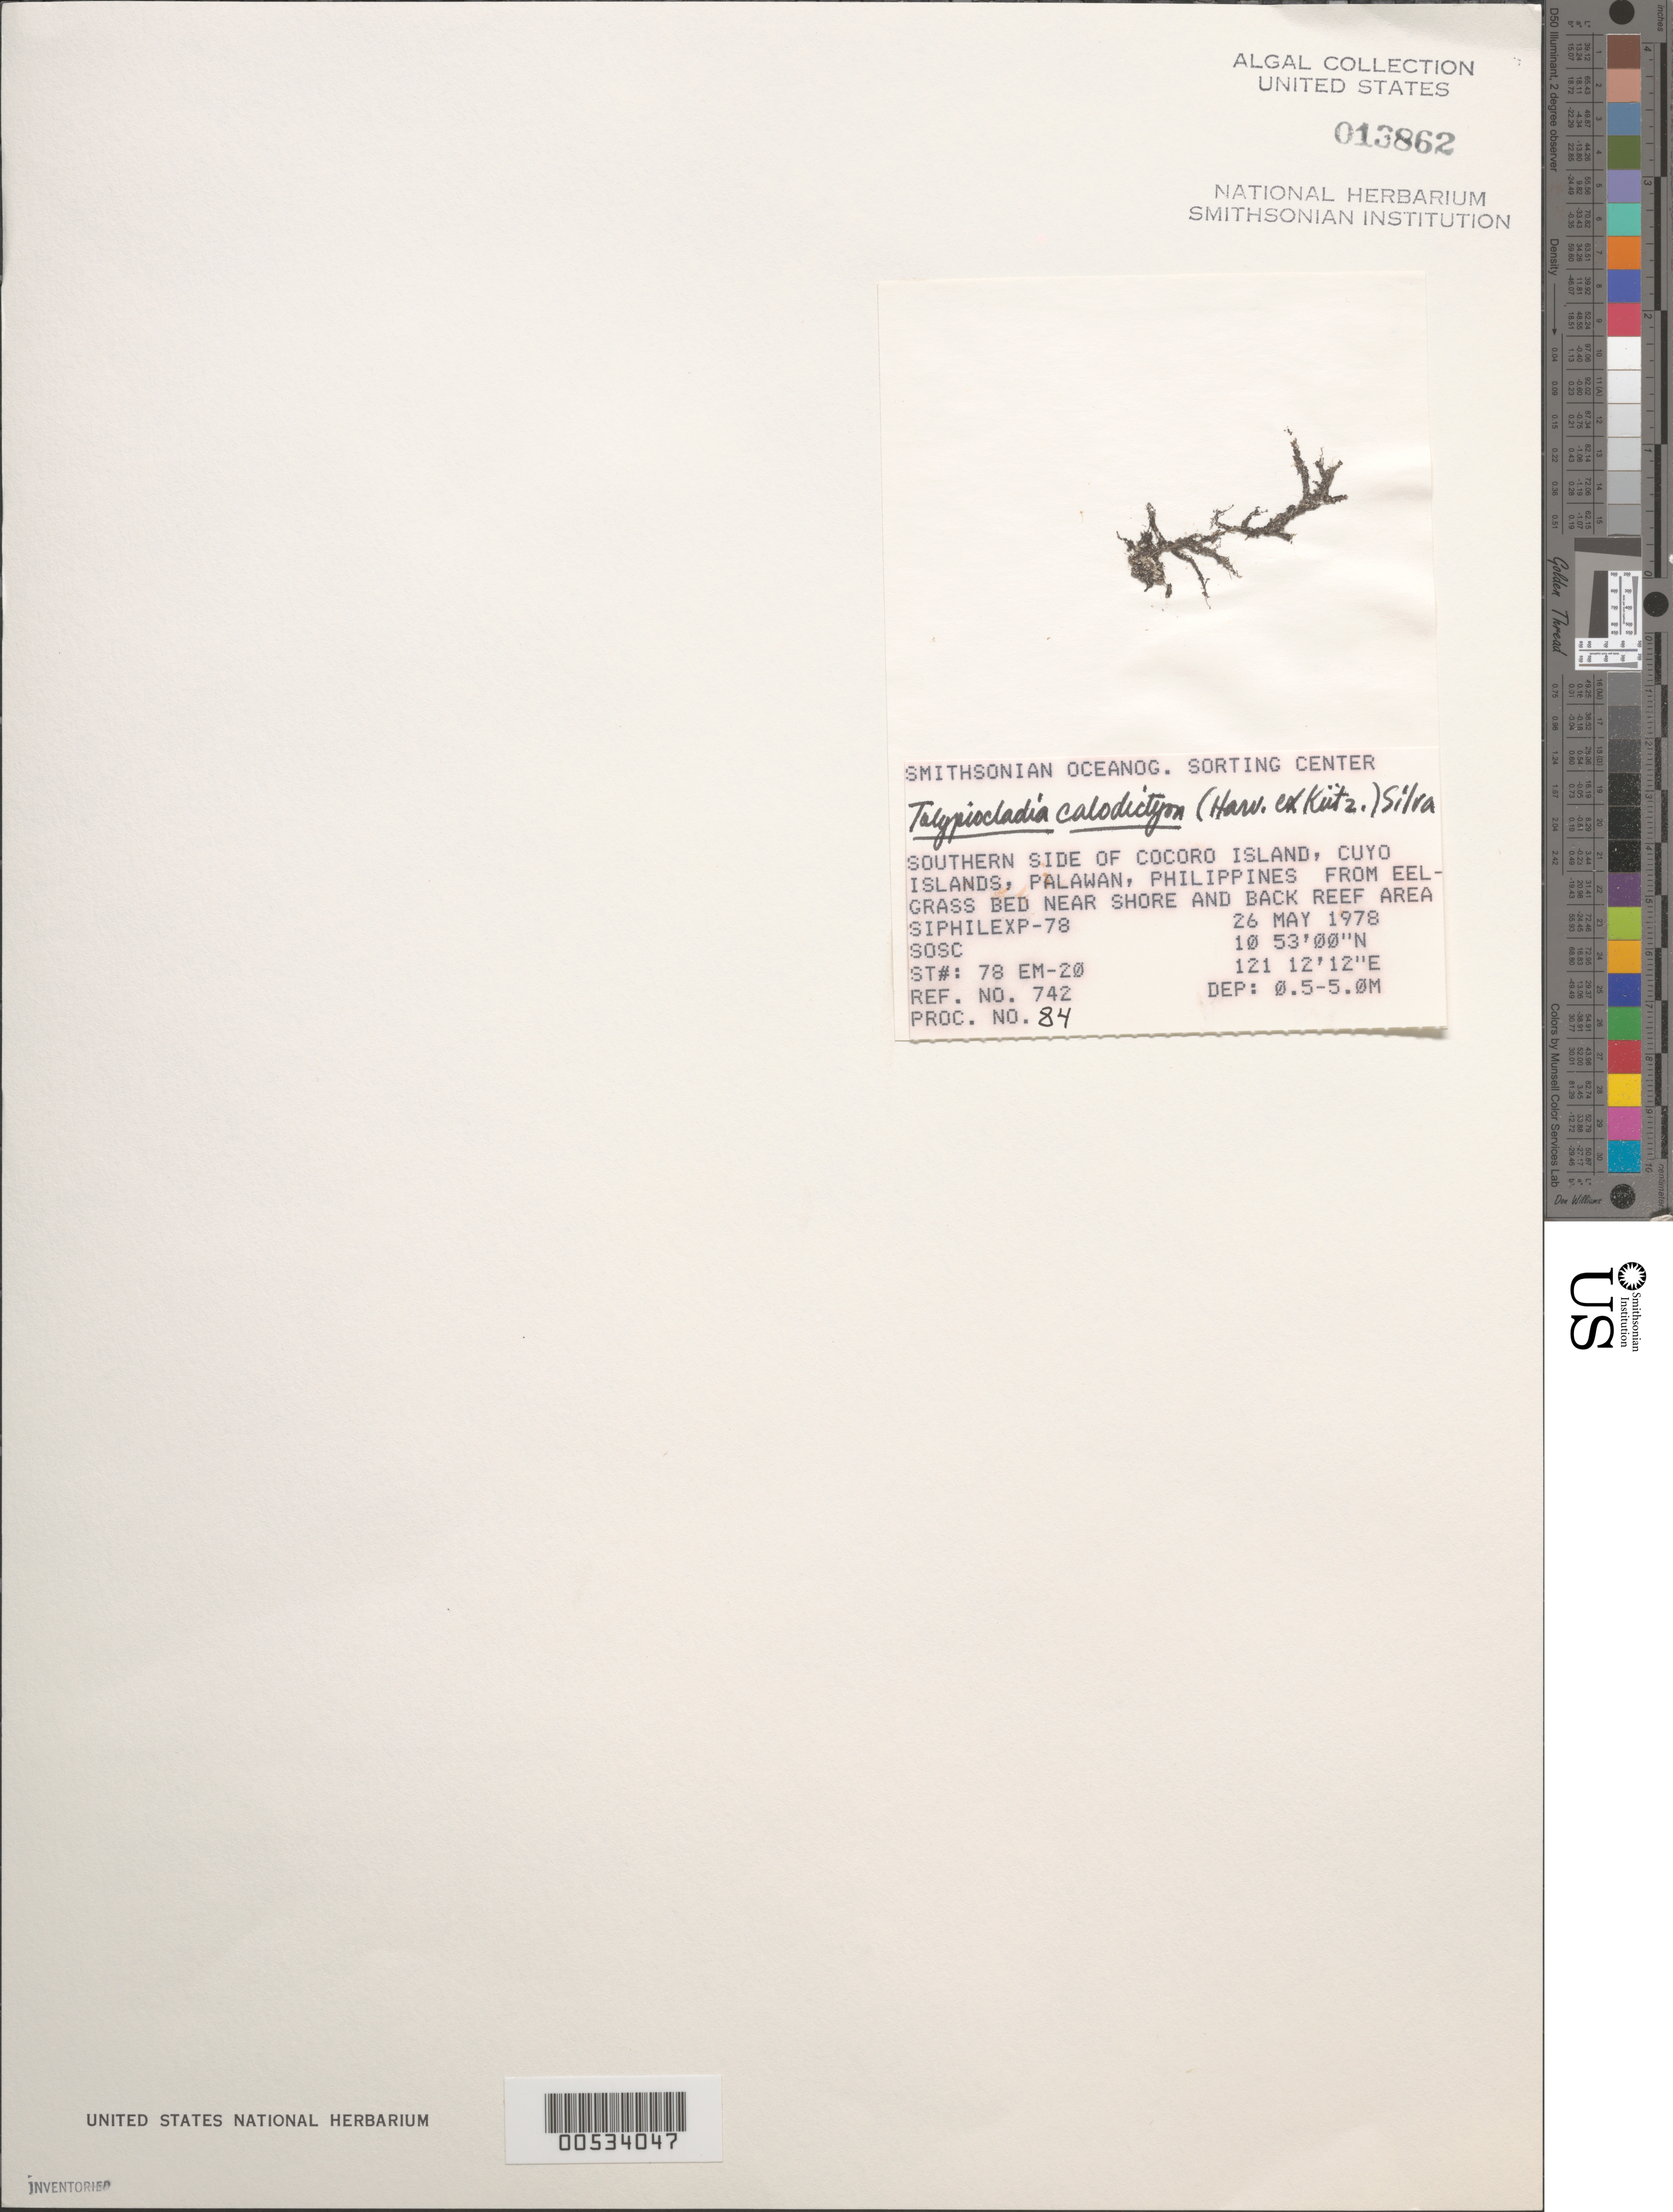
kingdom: Plantae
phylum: Rhodophyta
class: Florideophyceae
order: Ceramiales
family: Rhodomelaceae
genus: Tolypiocladia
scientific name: Tolypiocladia calodictyon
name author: (Harv. ex Kütz.) P.C. Silva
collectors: SOSC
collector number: Station 78 Em-20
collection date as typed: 26 May 1978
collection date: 1978-05-26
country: Philippines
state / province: Mimaropa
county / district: Palawan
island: Cocoro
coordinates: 10 53' 00" N, 121 12' 12" E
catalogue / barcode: US 13862